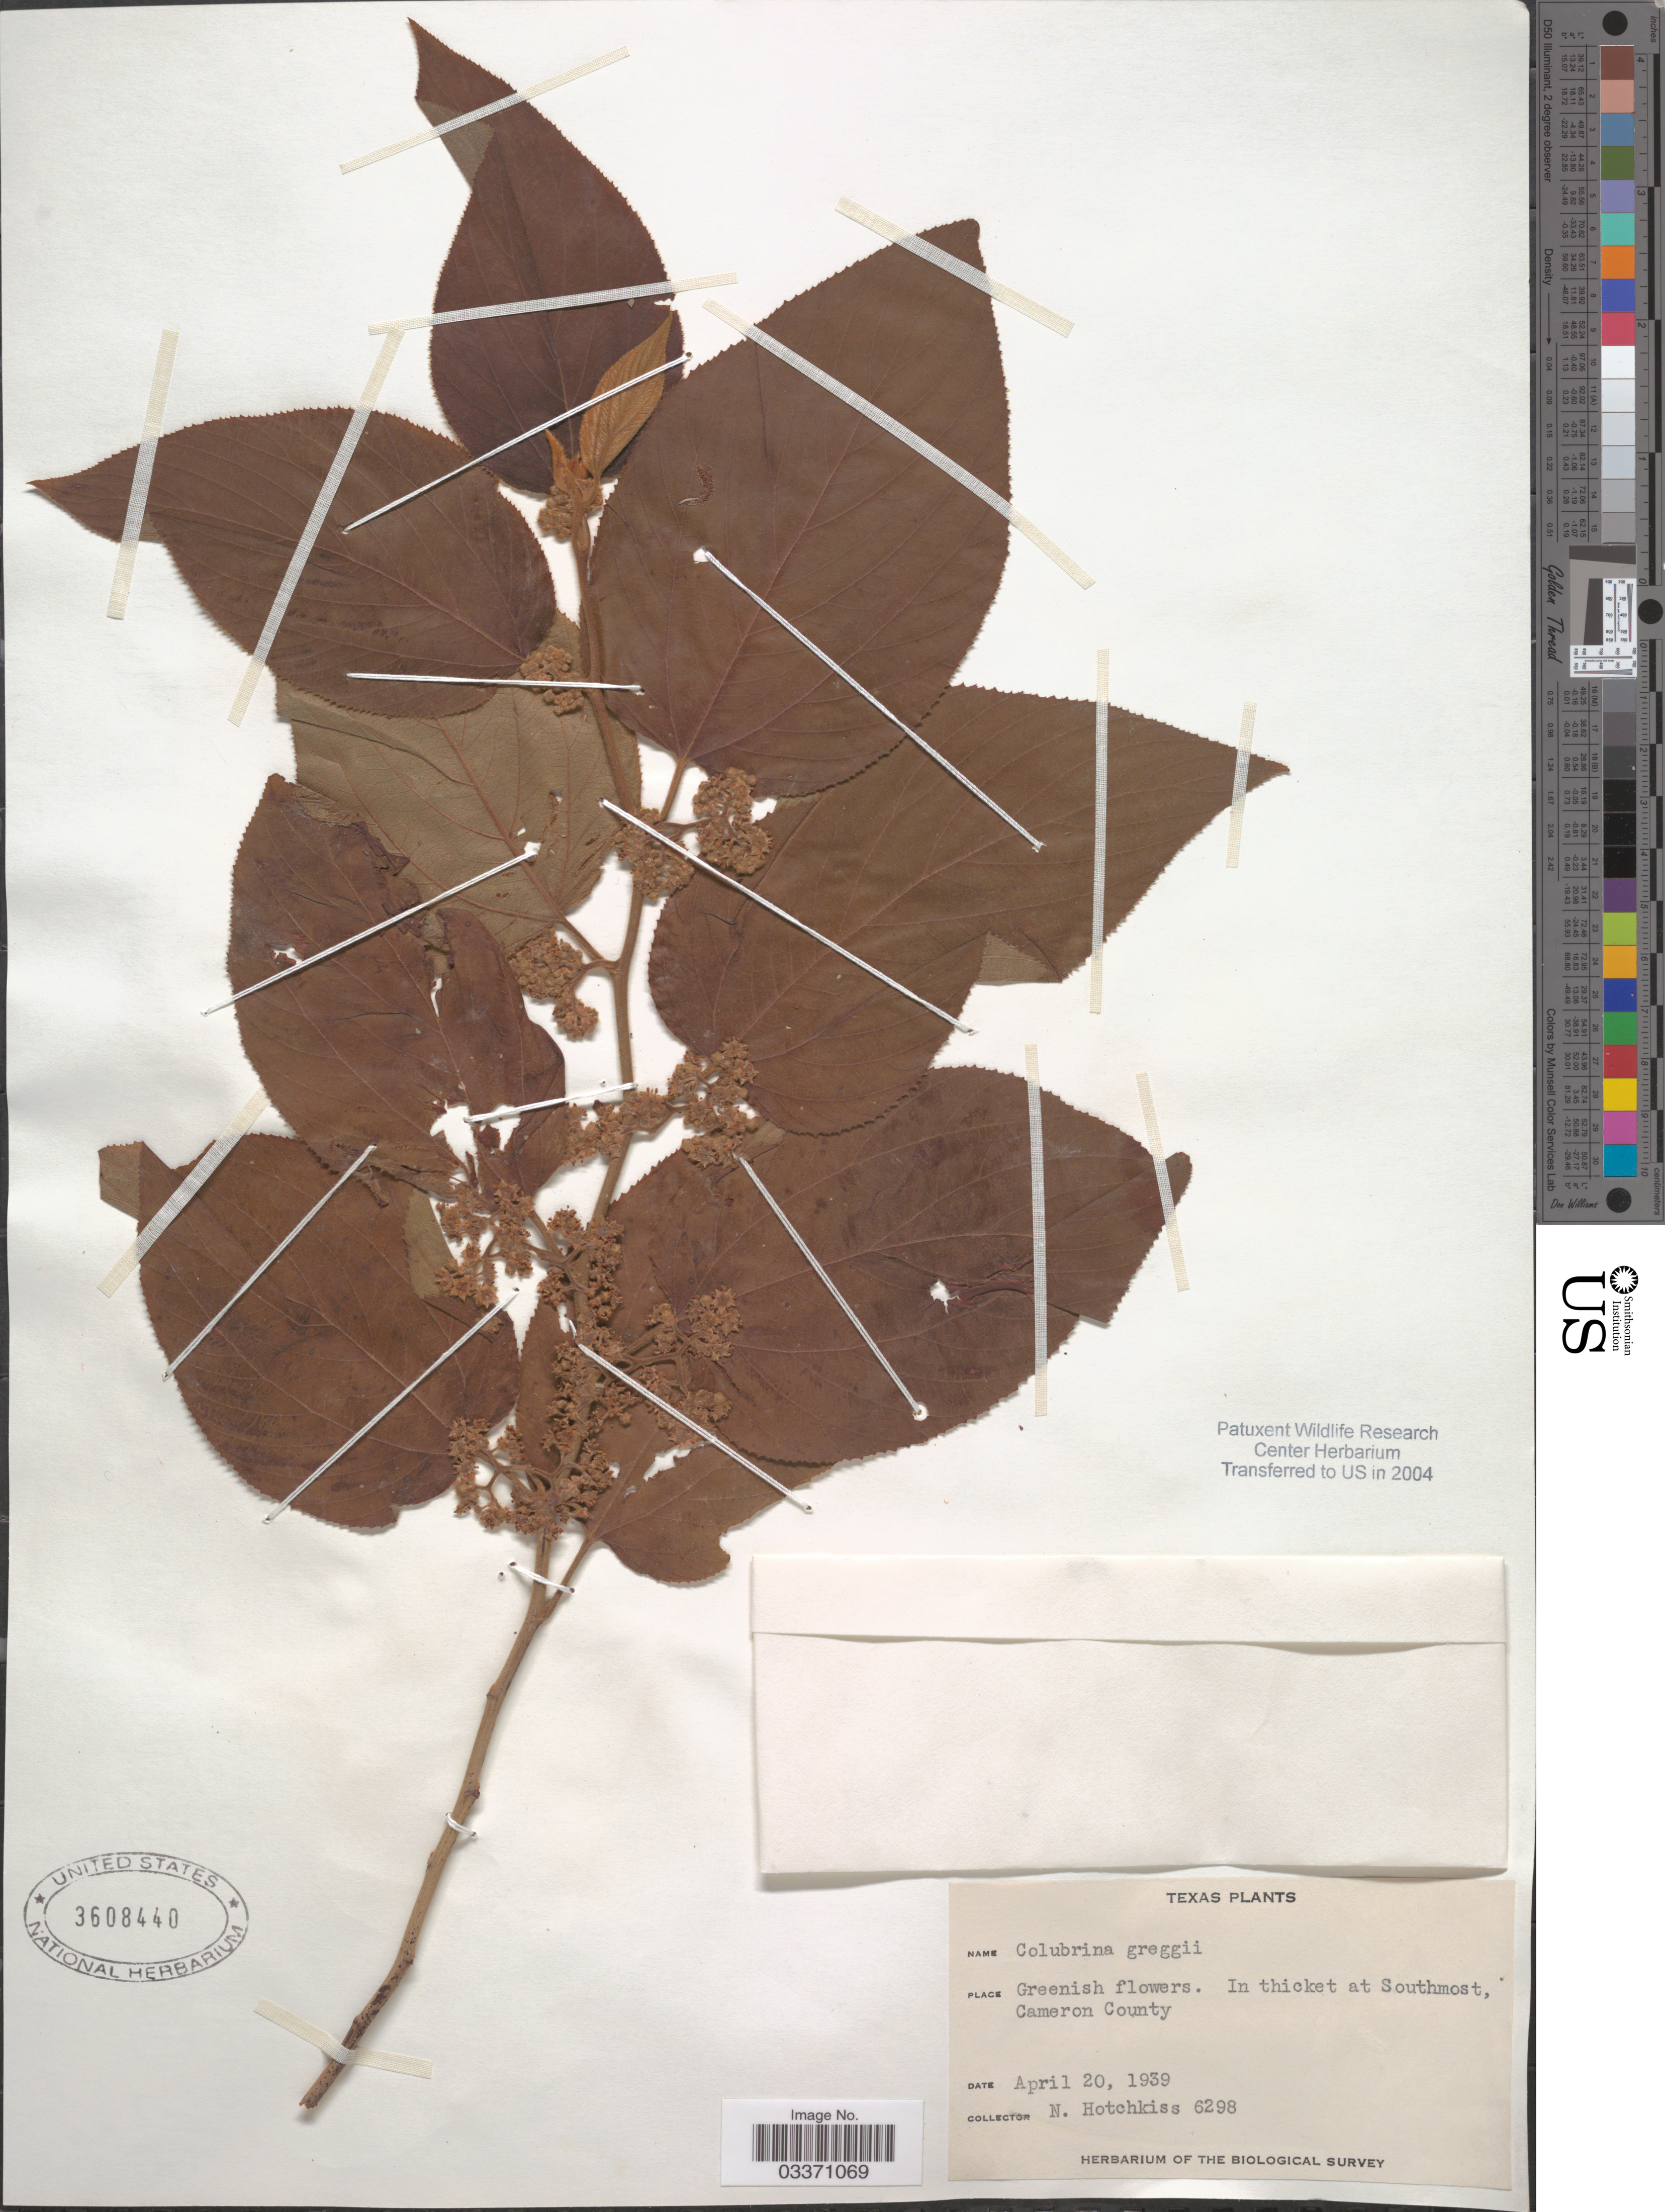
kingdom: Plantae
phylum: Tracheophyta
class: Magnoliopsida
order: Rosales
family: Rhamnaceae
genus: Colubrina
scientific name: Colubrina greggii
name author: S. Watson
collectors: N. Hotchkiss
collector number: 6298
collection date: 1939-04-20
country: United States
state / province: Texas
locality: In thicket at Southmost, Cameron County.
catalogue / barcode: US 3608440